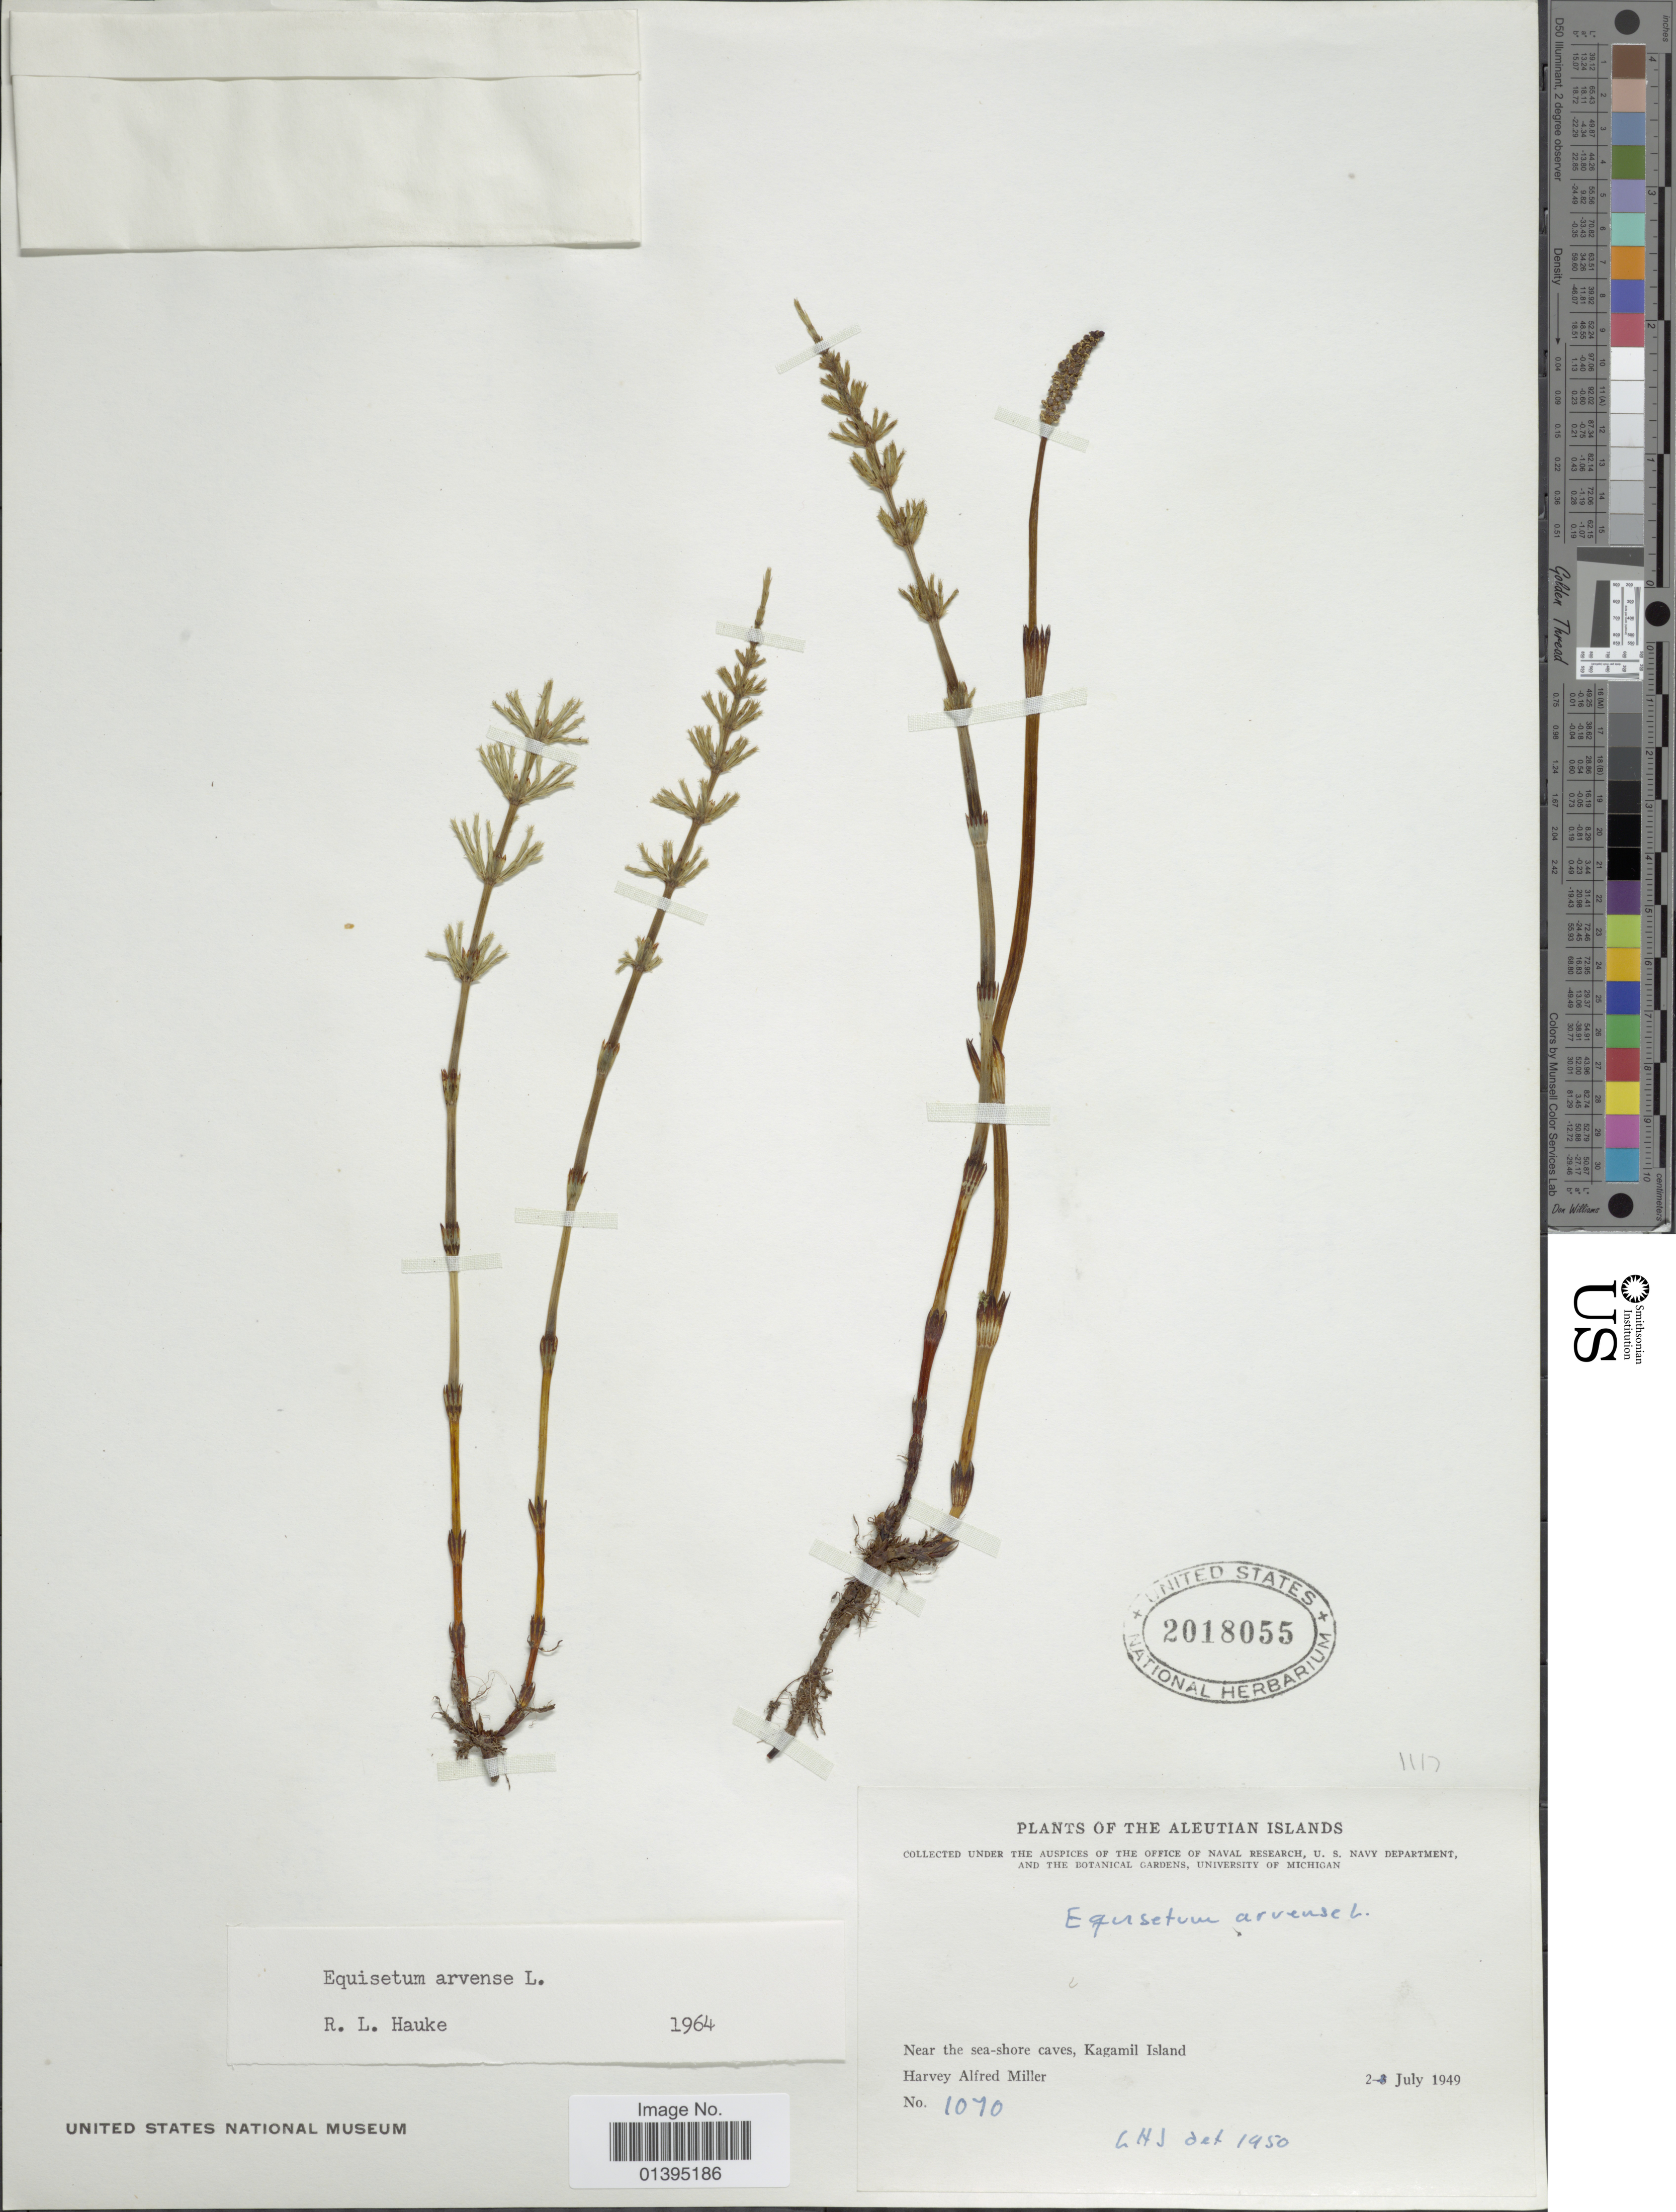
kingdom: Plantae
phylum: Tracheophyta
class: Polypodiopsida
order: Equisetales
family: Equisetaceae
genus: Equisetum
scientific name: Equisetum arvense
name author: L.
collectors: H. A. Miller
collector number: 1070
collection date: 1949-07-02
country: United States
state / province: Alaska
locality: Aleutian Islands, near the sea-shore caves, Kagamil Island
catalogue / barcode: US 2018055